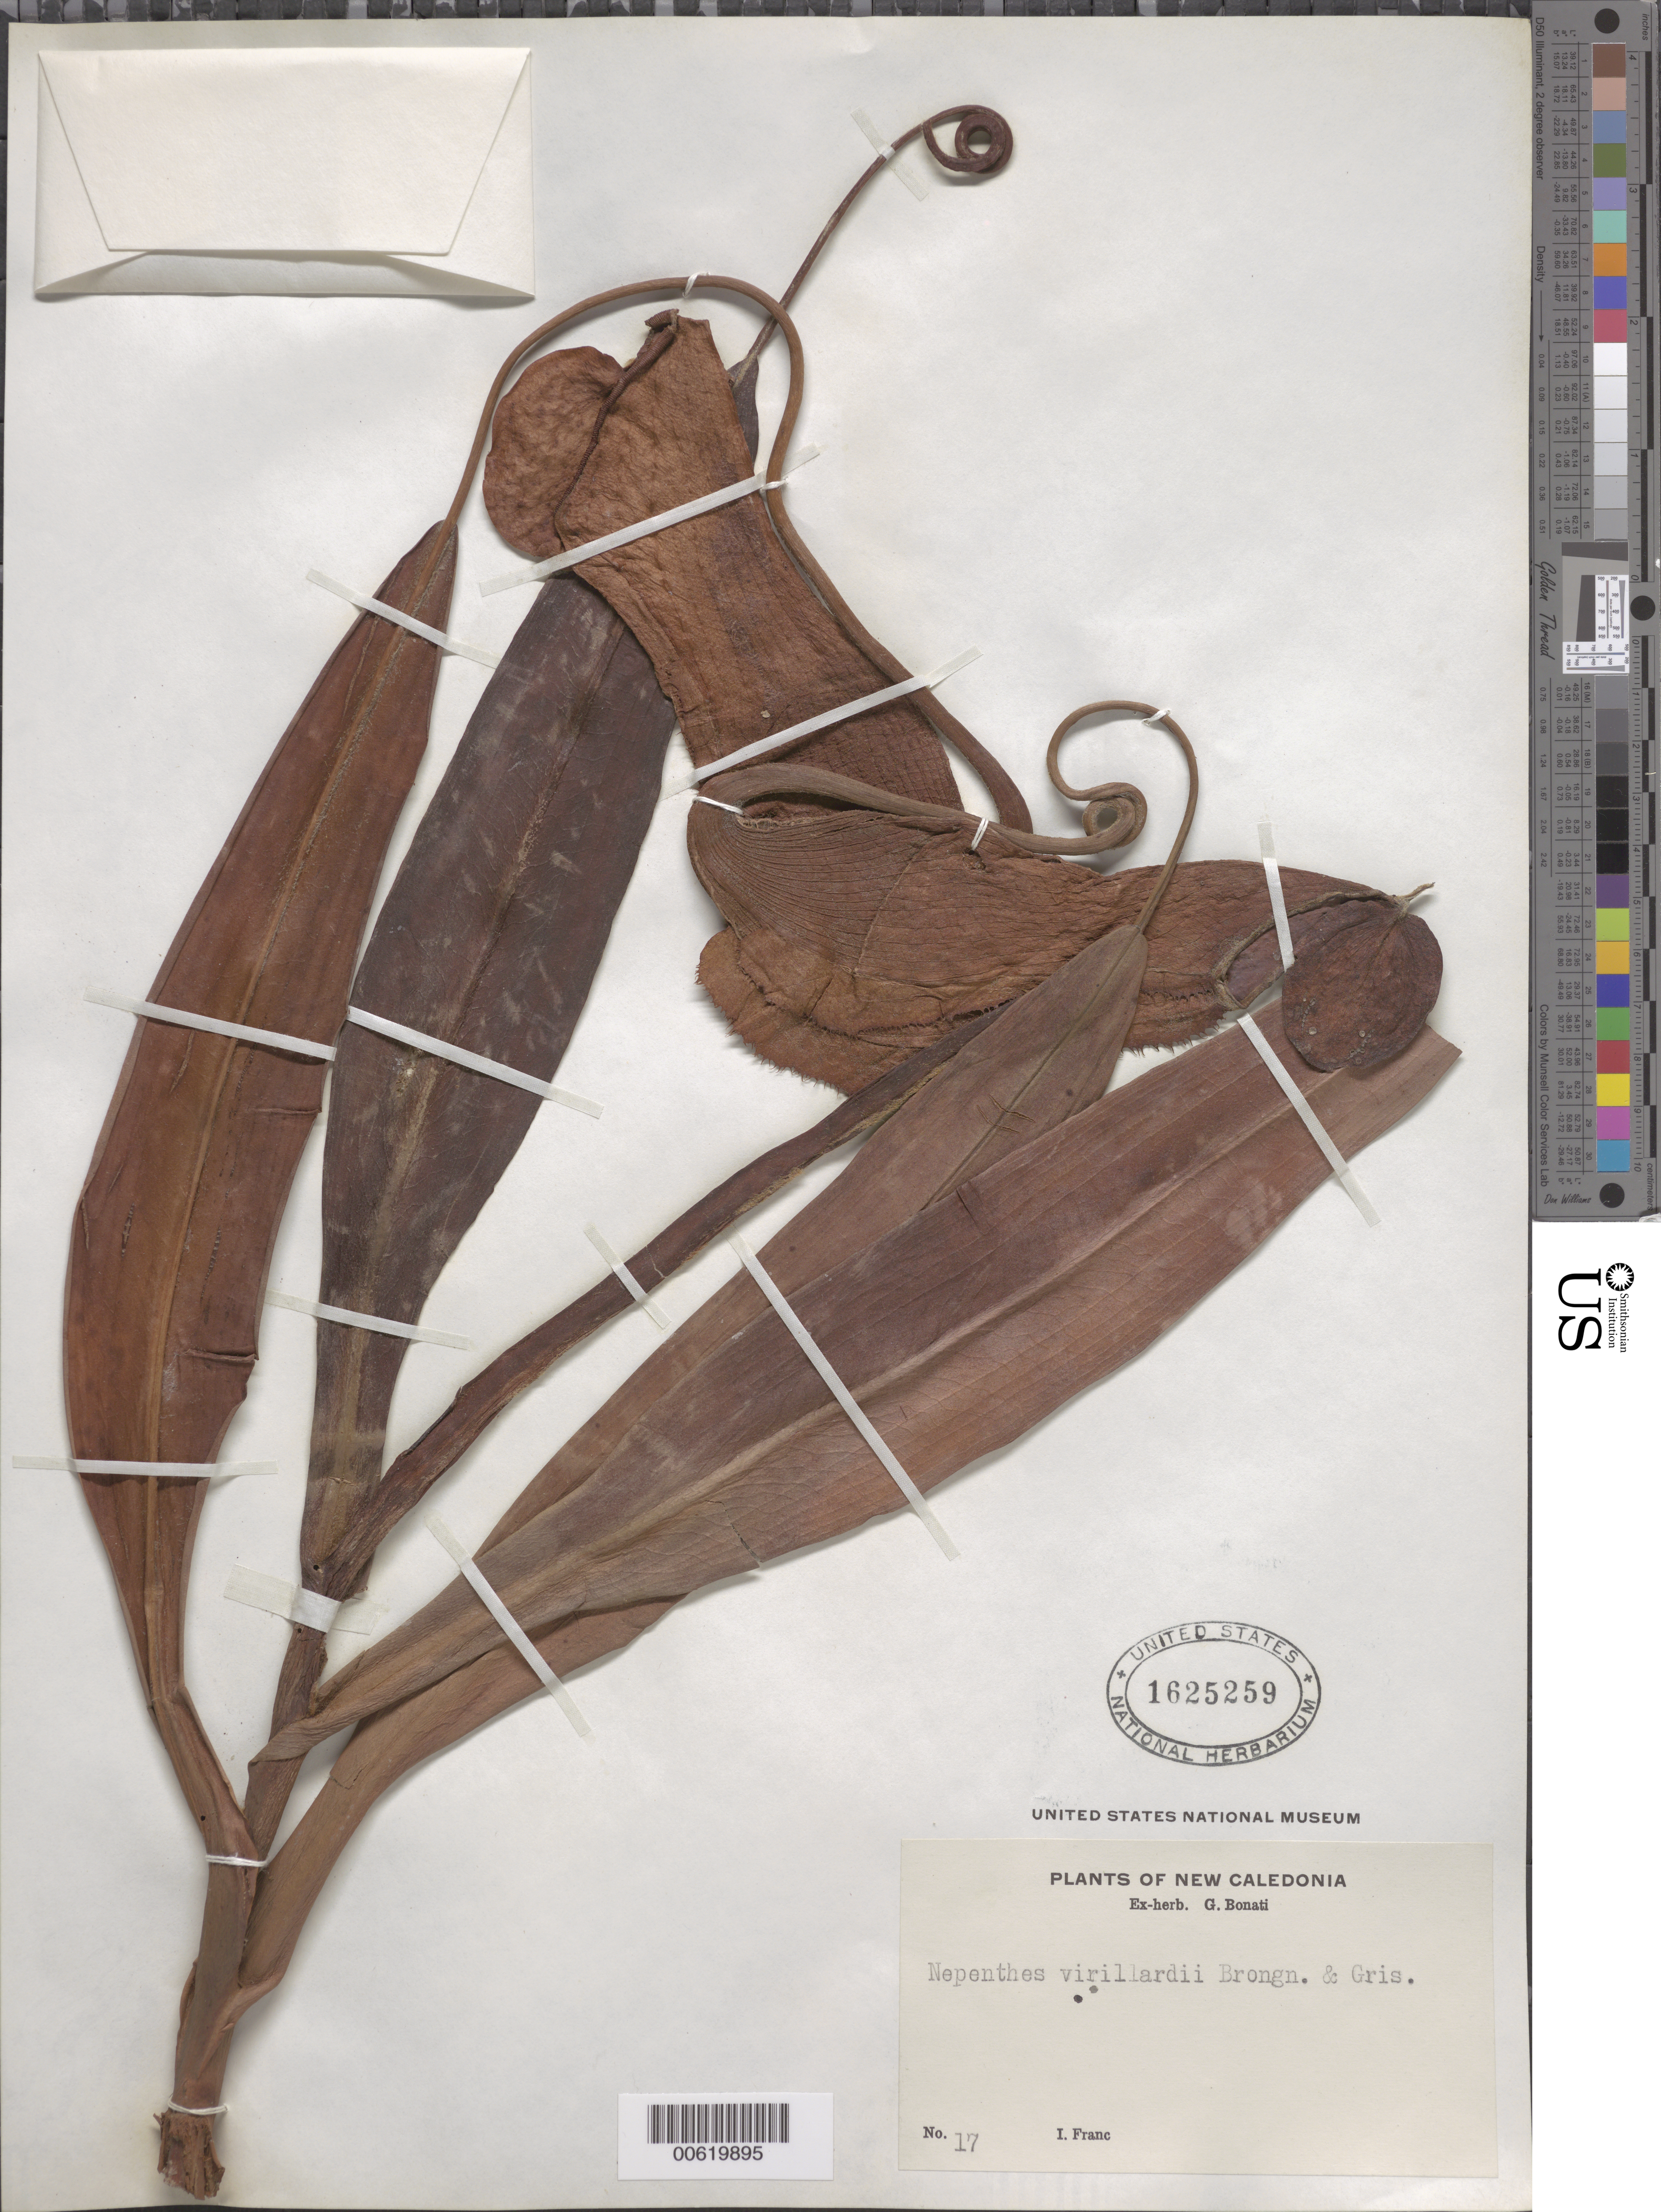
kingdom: Plantae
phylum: Tracheophyta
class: Magnoliopsida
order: Caryophyllales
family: Nepenthaceae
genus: Nepenthes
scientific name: Nepenthes vieillardii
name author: Hook. f.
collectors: I. Franc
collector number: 17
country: New Caledonia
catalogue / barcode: US 1625259